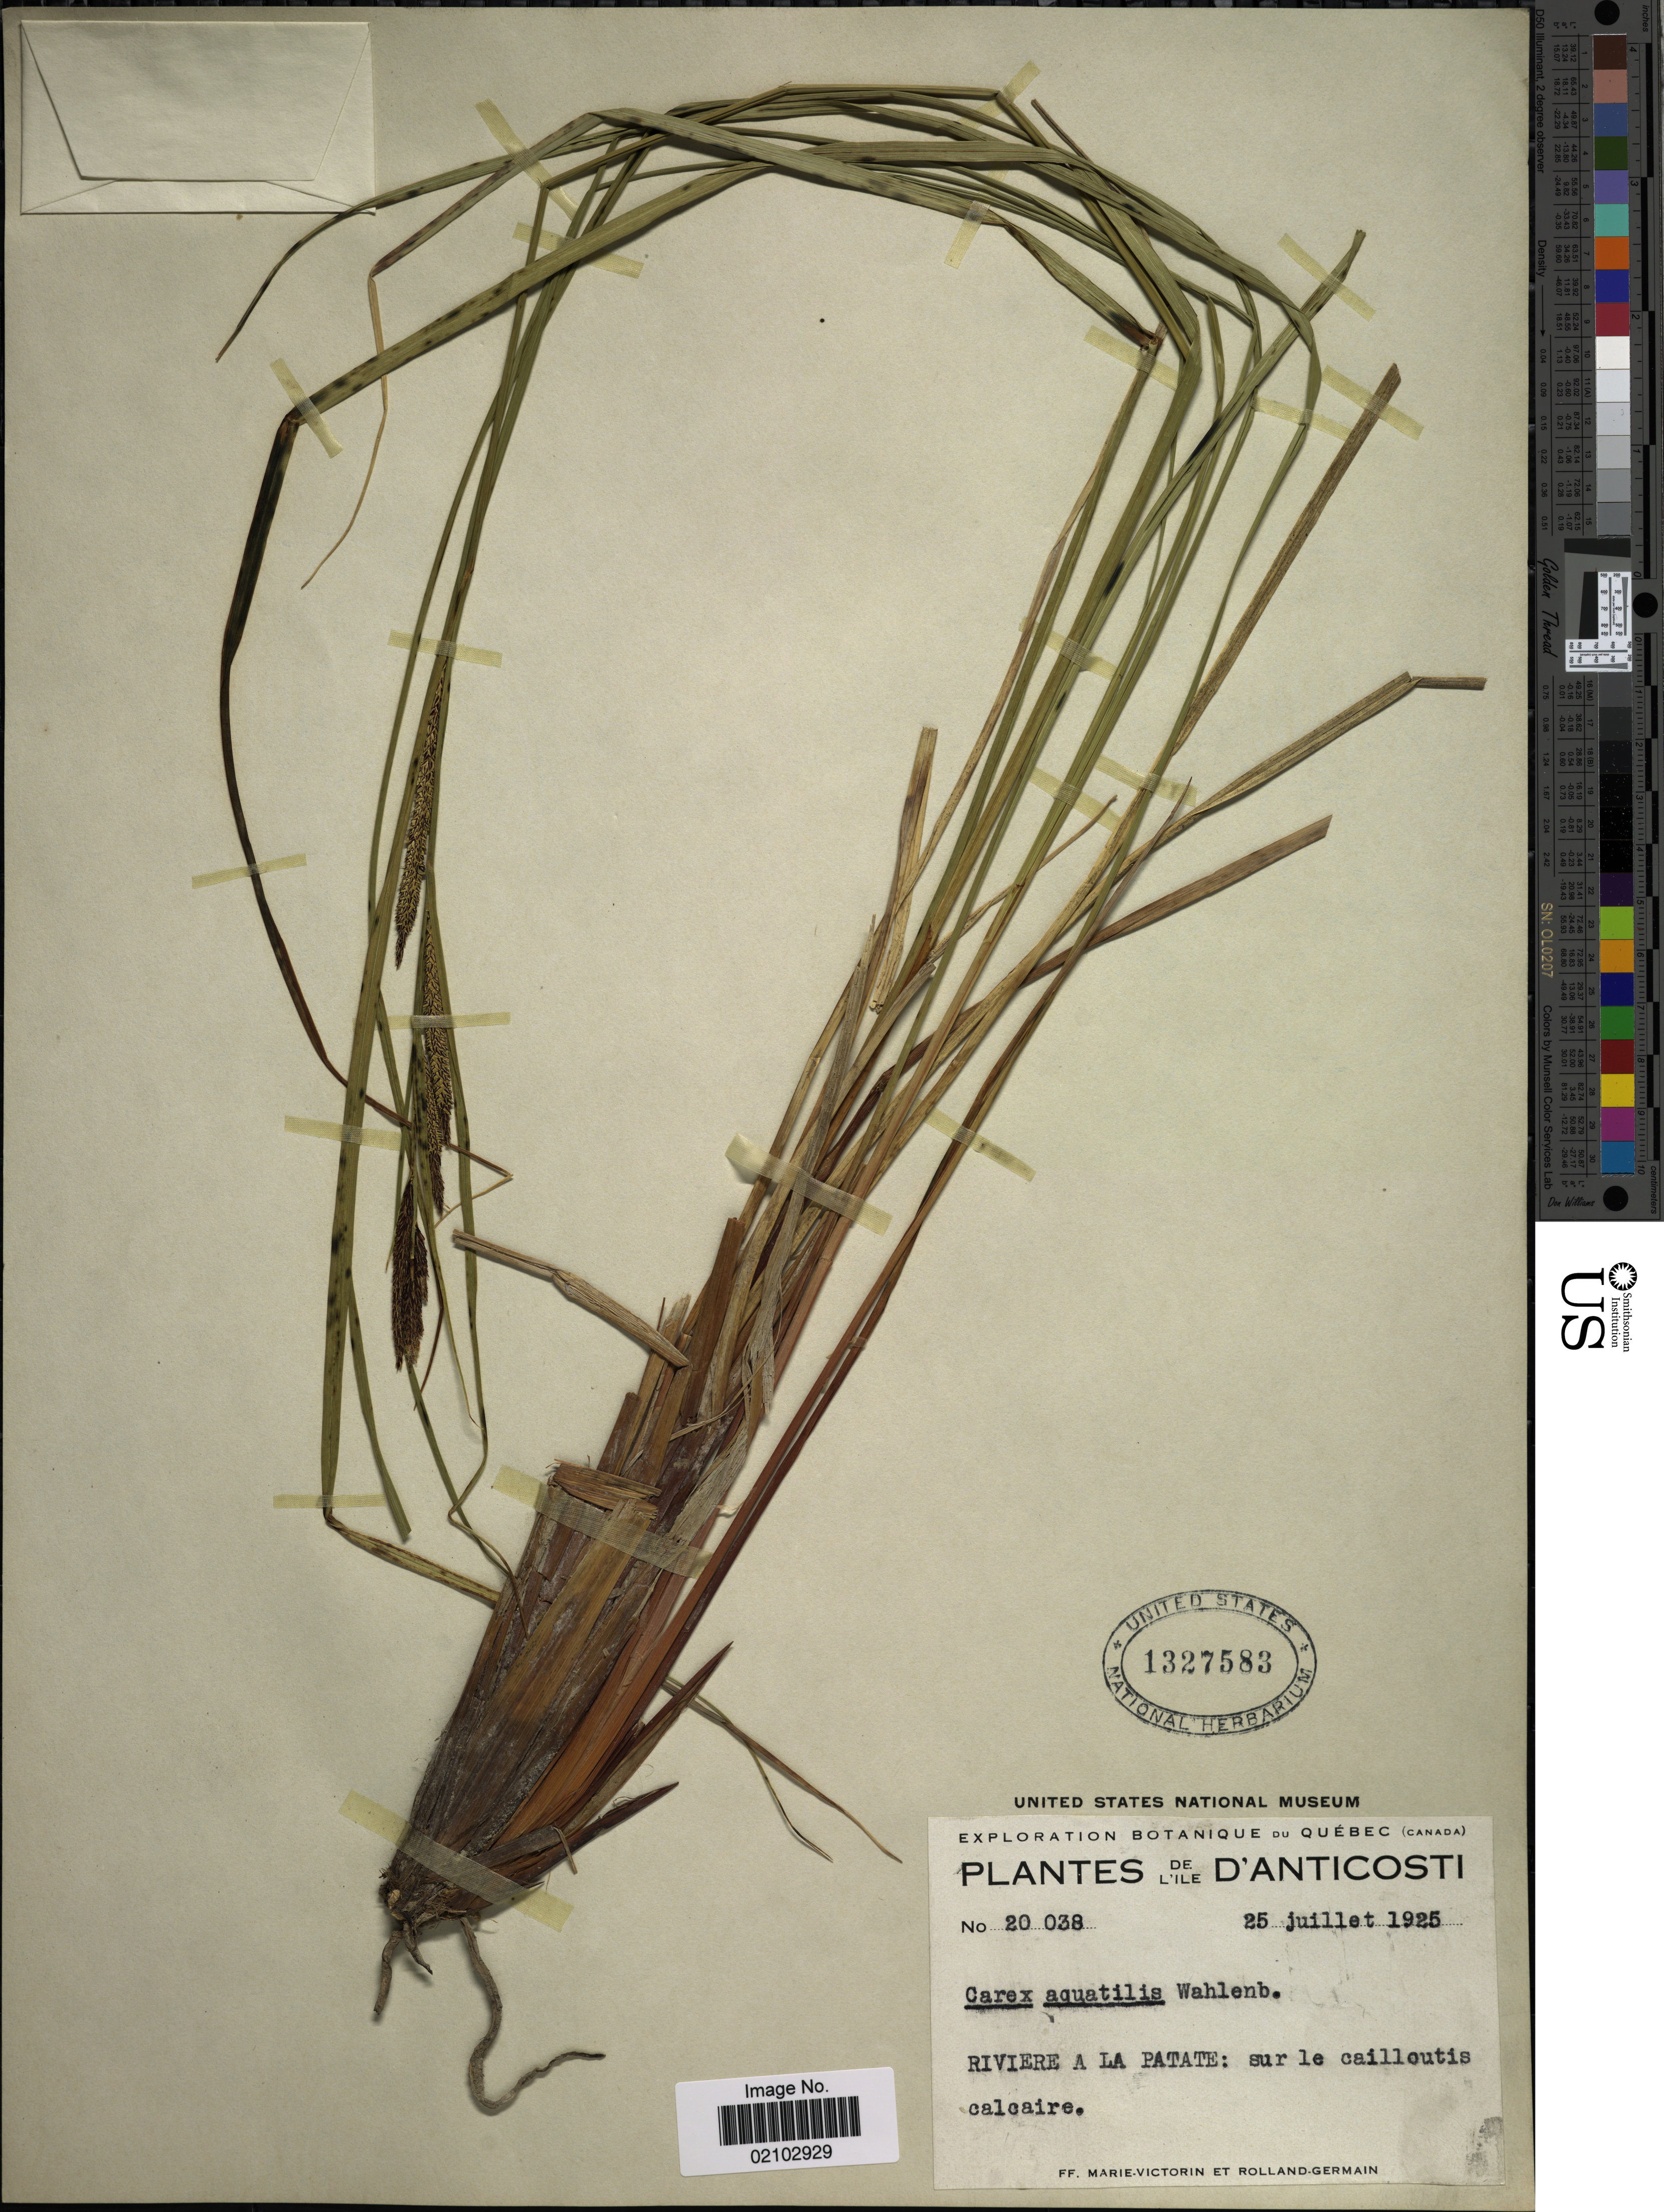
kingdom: Plantae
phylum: Tracheophyta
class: Liliopsida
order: Poales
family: Cyperaceae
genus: Carex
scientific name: Carex aquatilis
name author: Wahlenb.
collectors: F. Marie-Victorin & Rolland-Germain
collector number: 20038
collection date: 1925-07-25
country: Canada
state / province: Quebec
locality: De L'Ile D'Anticosti, Riviere a La Patate: sur le cailloutis calcaire.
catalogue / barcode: US 1327583